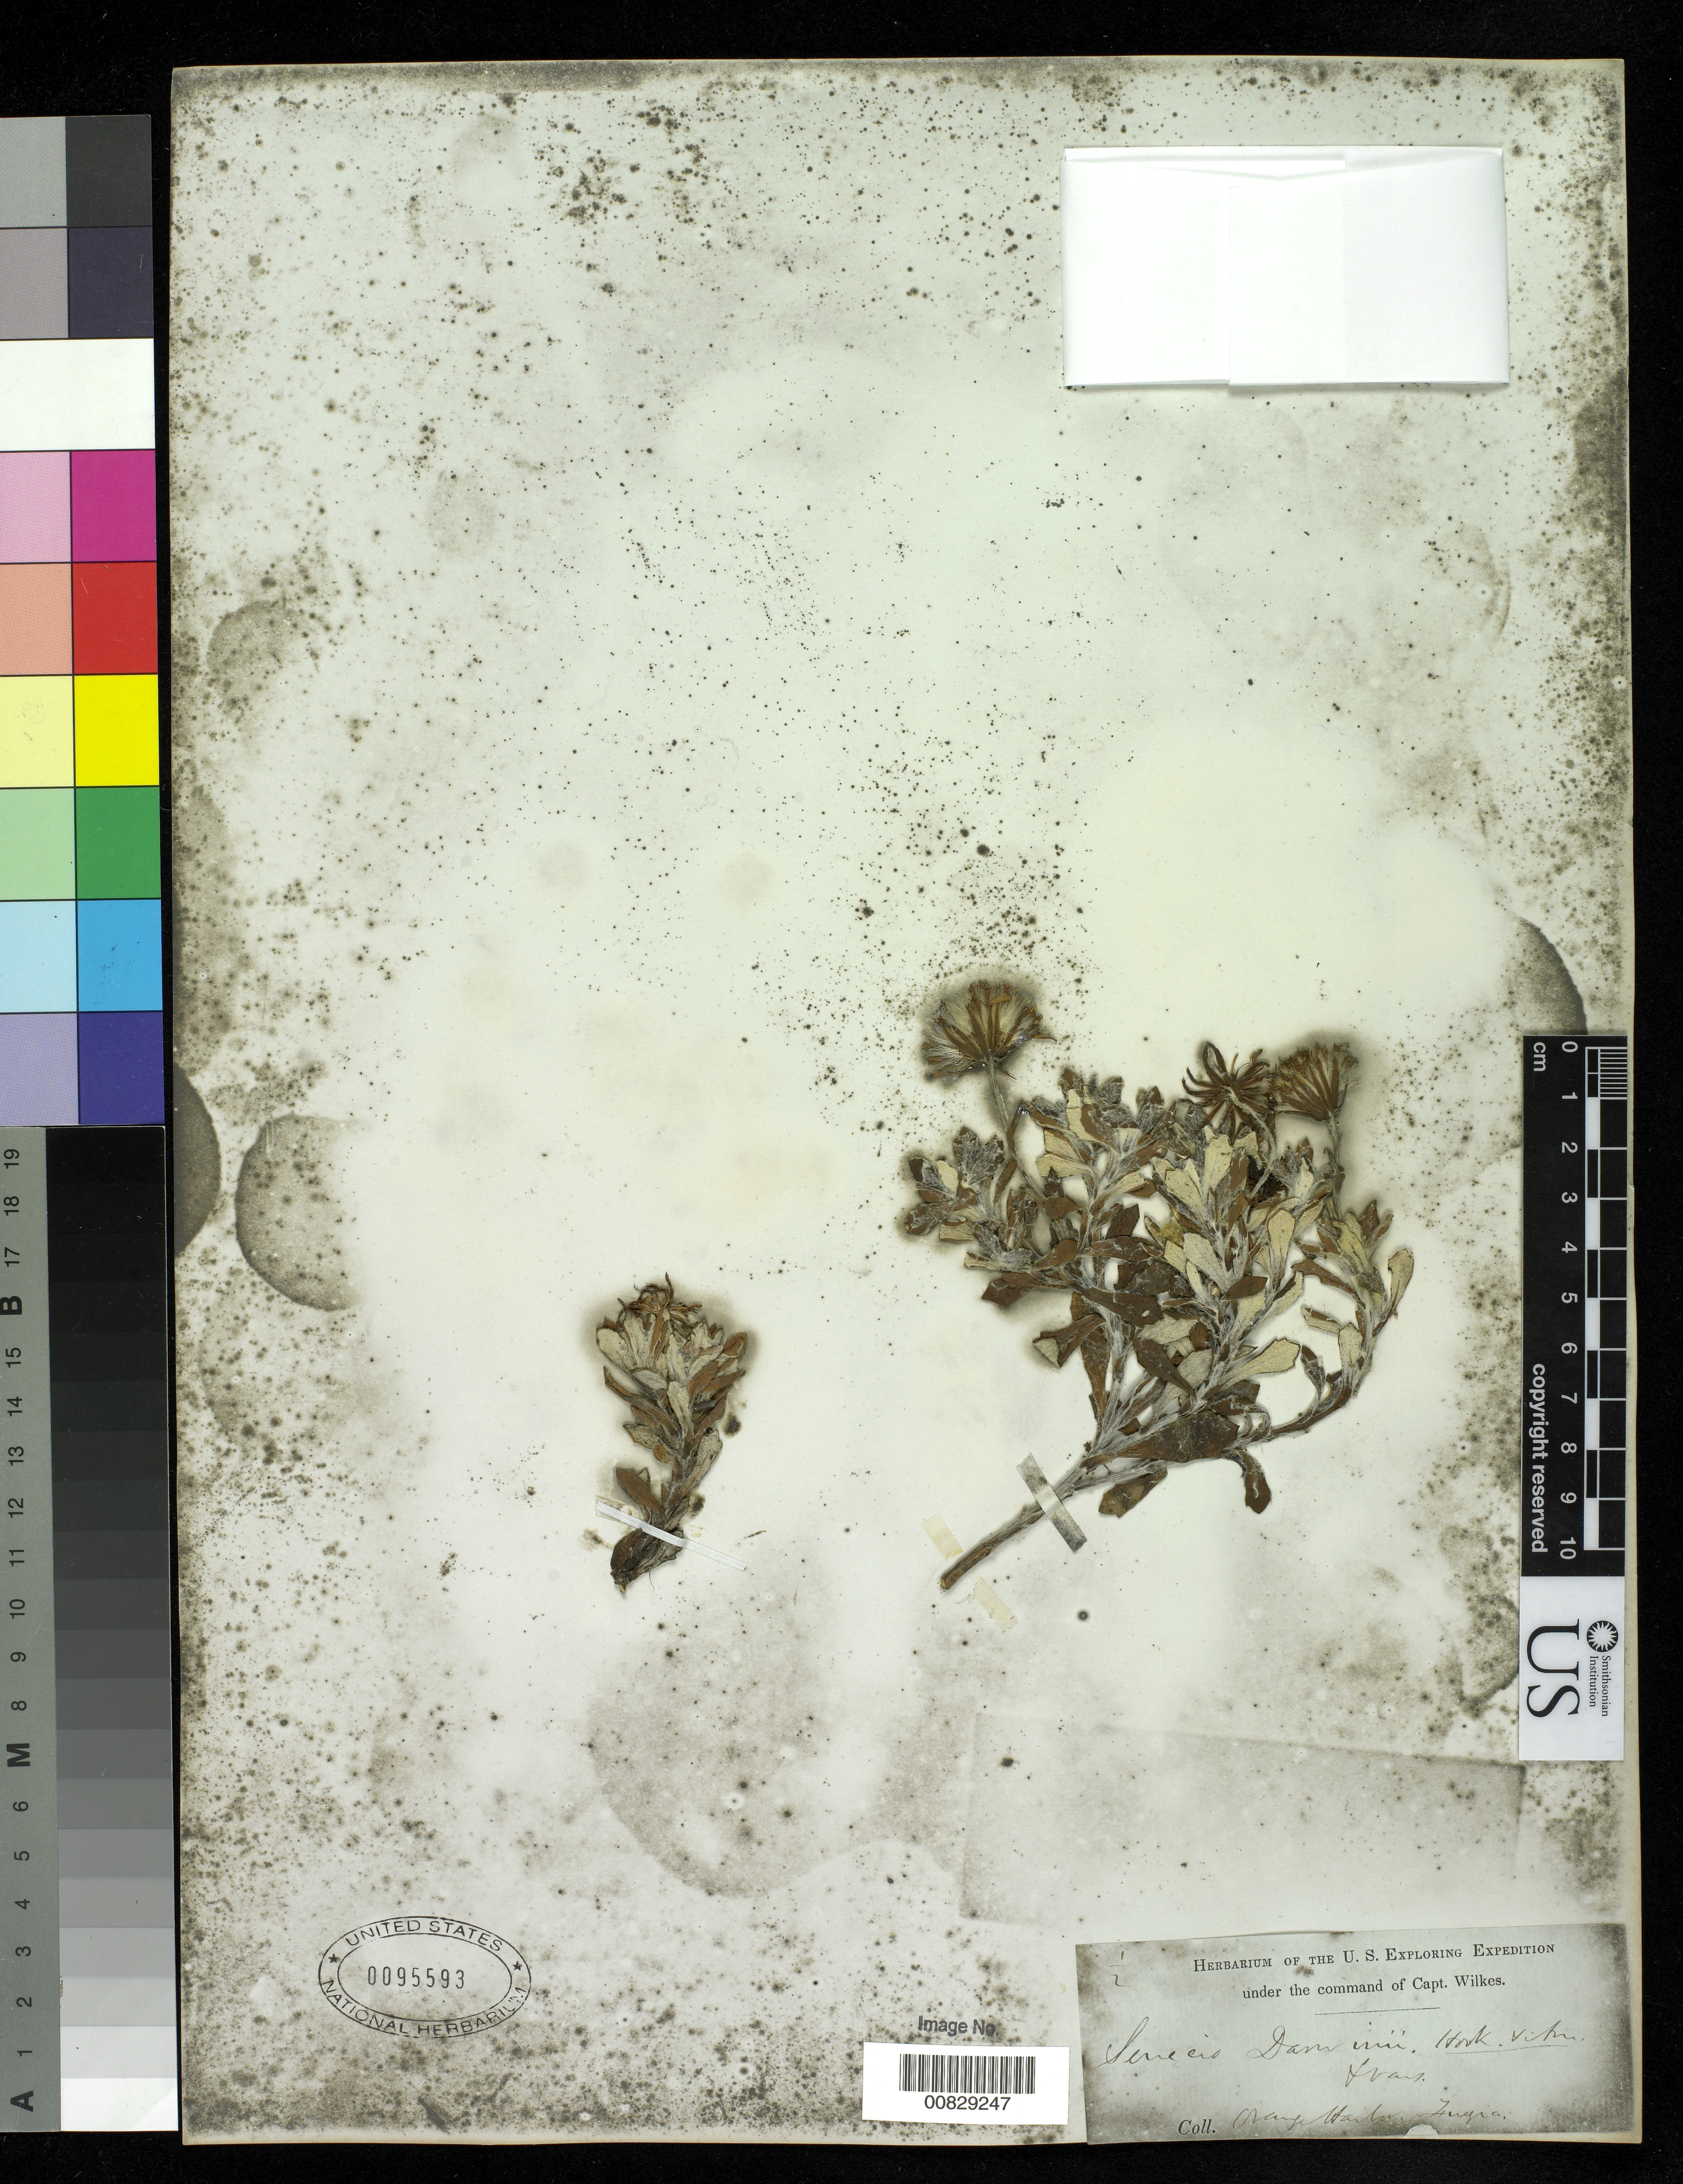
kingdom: Plantae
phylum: Tracheophyta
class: Magnoliopsida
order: Asterales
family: Asteraceae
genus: Senecio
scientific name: Senecio darwinii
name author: Hook. & Arn.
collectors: Wilkes Explor. Exped.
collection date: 1838/1842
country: Argentina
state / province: Tierra del Fuego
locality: Orange Harbor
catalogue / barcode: US 95593